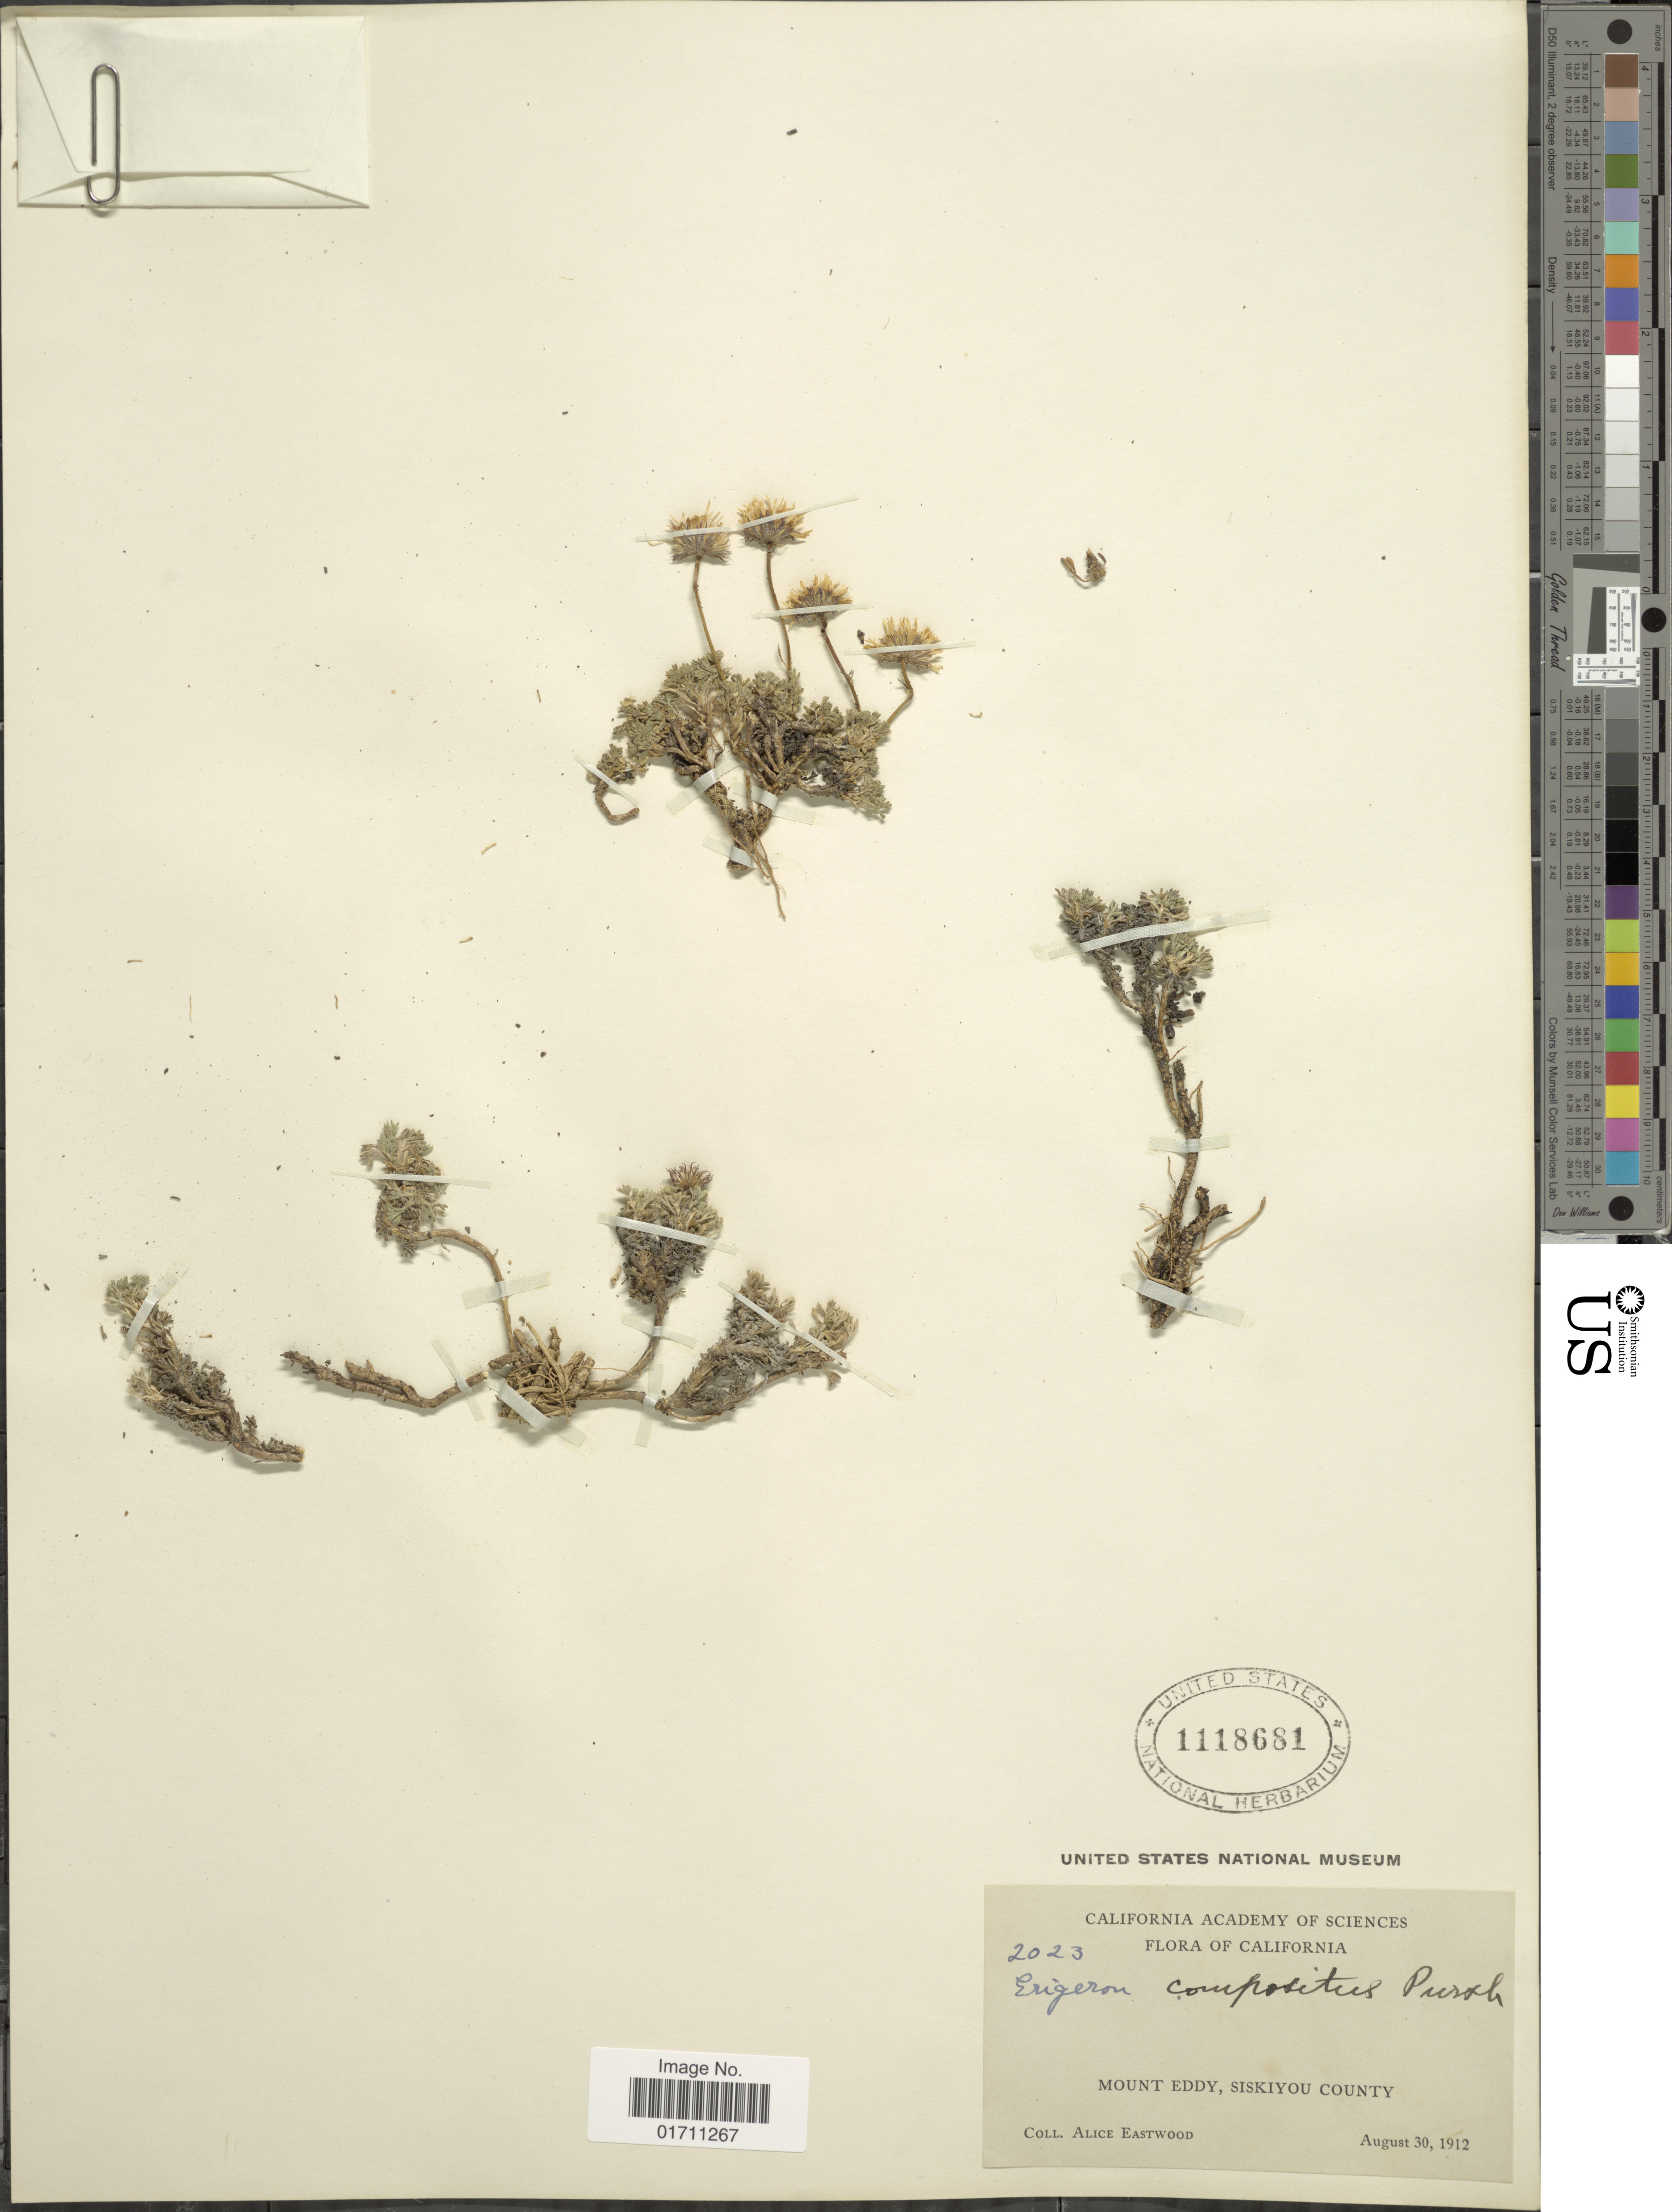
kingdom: Plantae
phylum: Tracheophyta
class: Magnoliopsida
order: Asterales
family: Asteraceae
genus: Erigeron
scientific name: Erigeron compositus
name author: Pursh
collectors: A. Eastwood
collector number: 2023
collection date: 1912-08-30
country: United States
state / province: California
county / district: Siskiyou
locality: Mount Eddy, Siskiyou County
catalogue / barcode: US 1118681